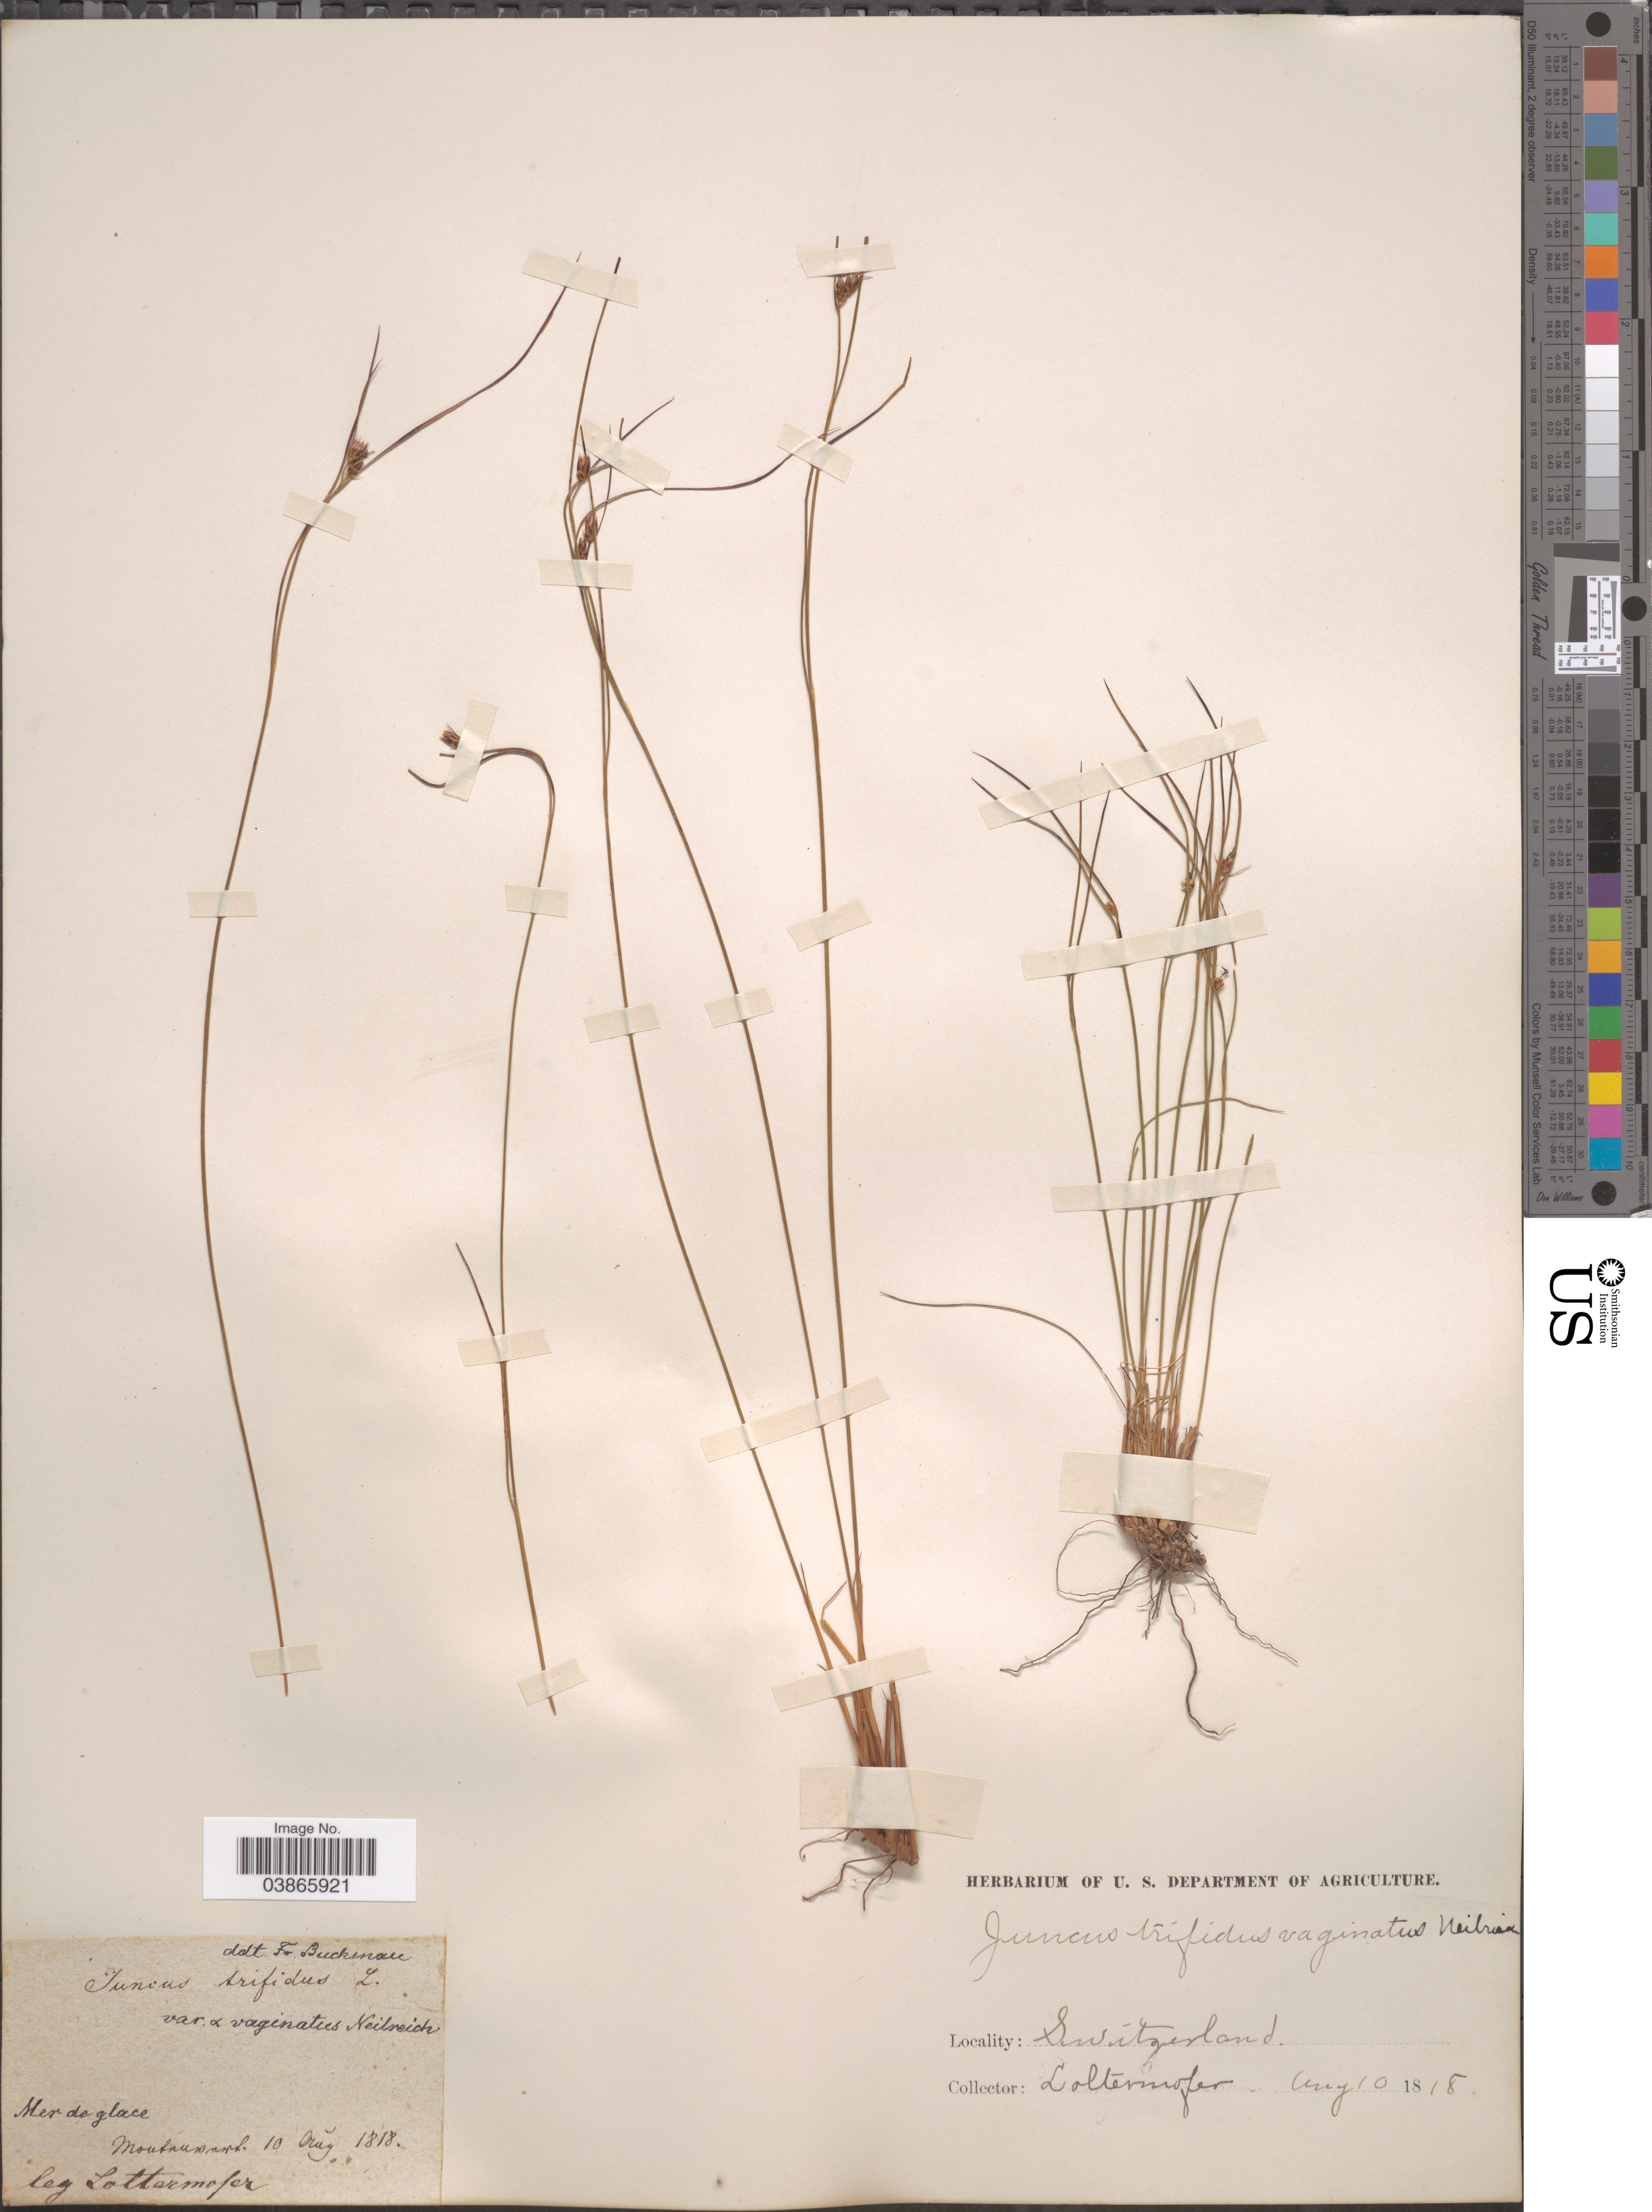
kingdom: Plantae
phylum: Tracheophyta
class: Liliopsida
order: Poales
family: Juncaceae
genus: Juncus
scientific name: Juncus trifidus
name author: L.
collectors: Lottermofer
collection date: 1818-08-10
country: Switzerland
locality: Mer de glace. Montnudamb. [interpreted]